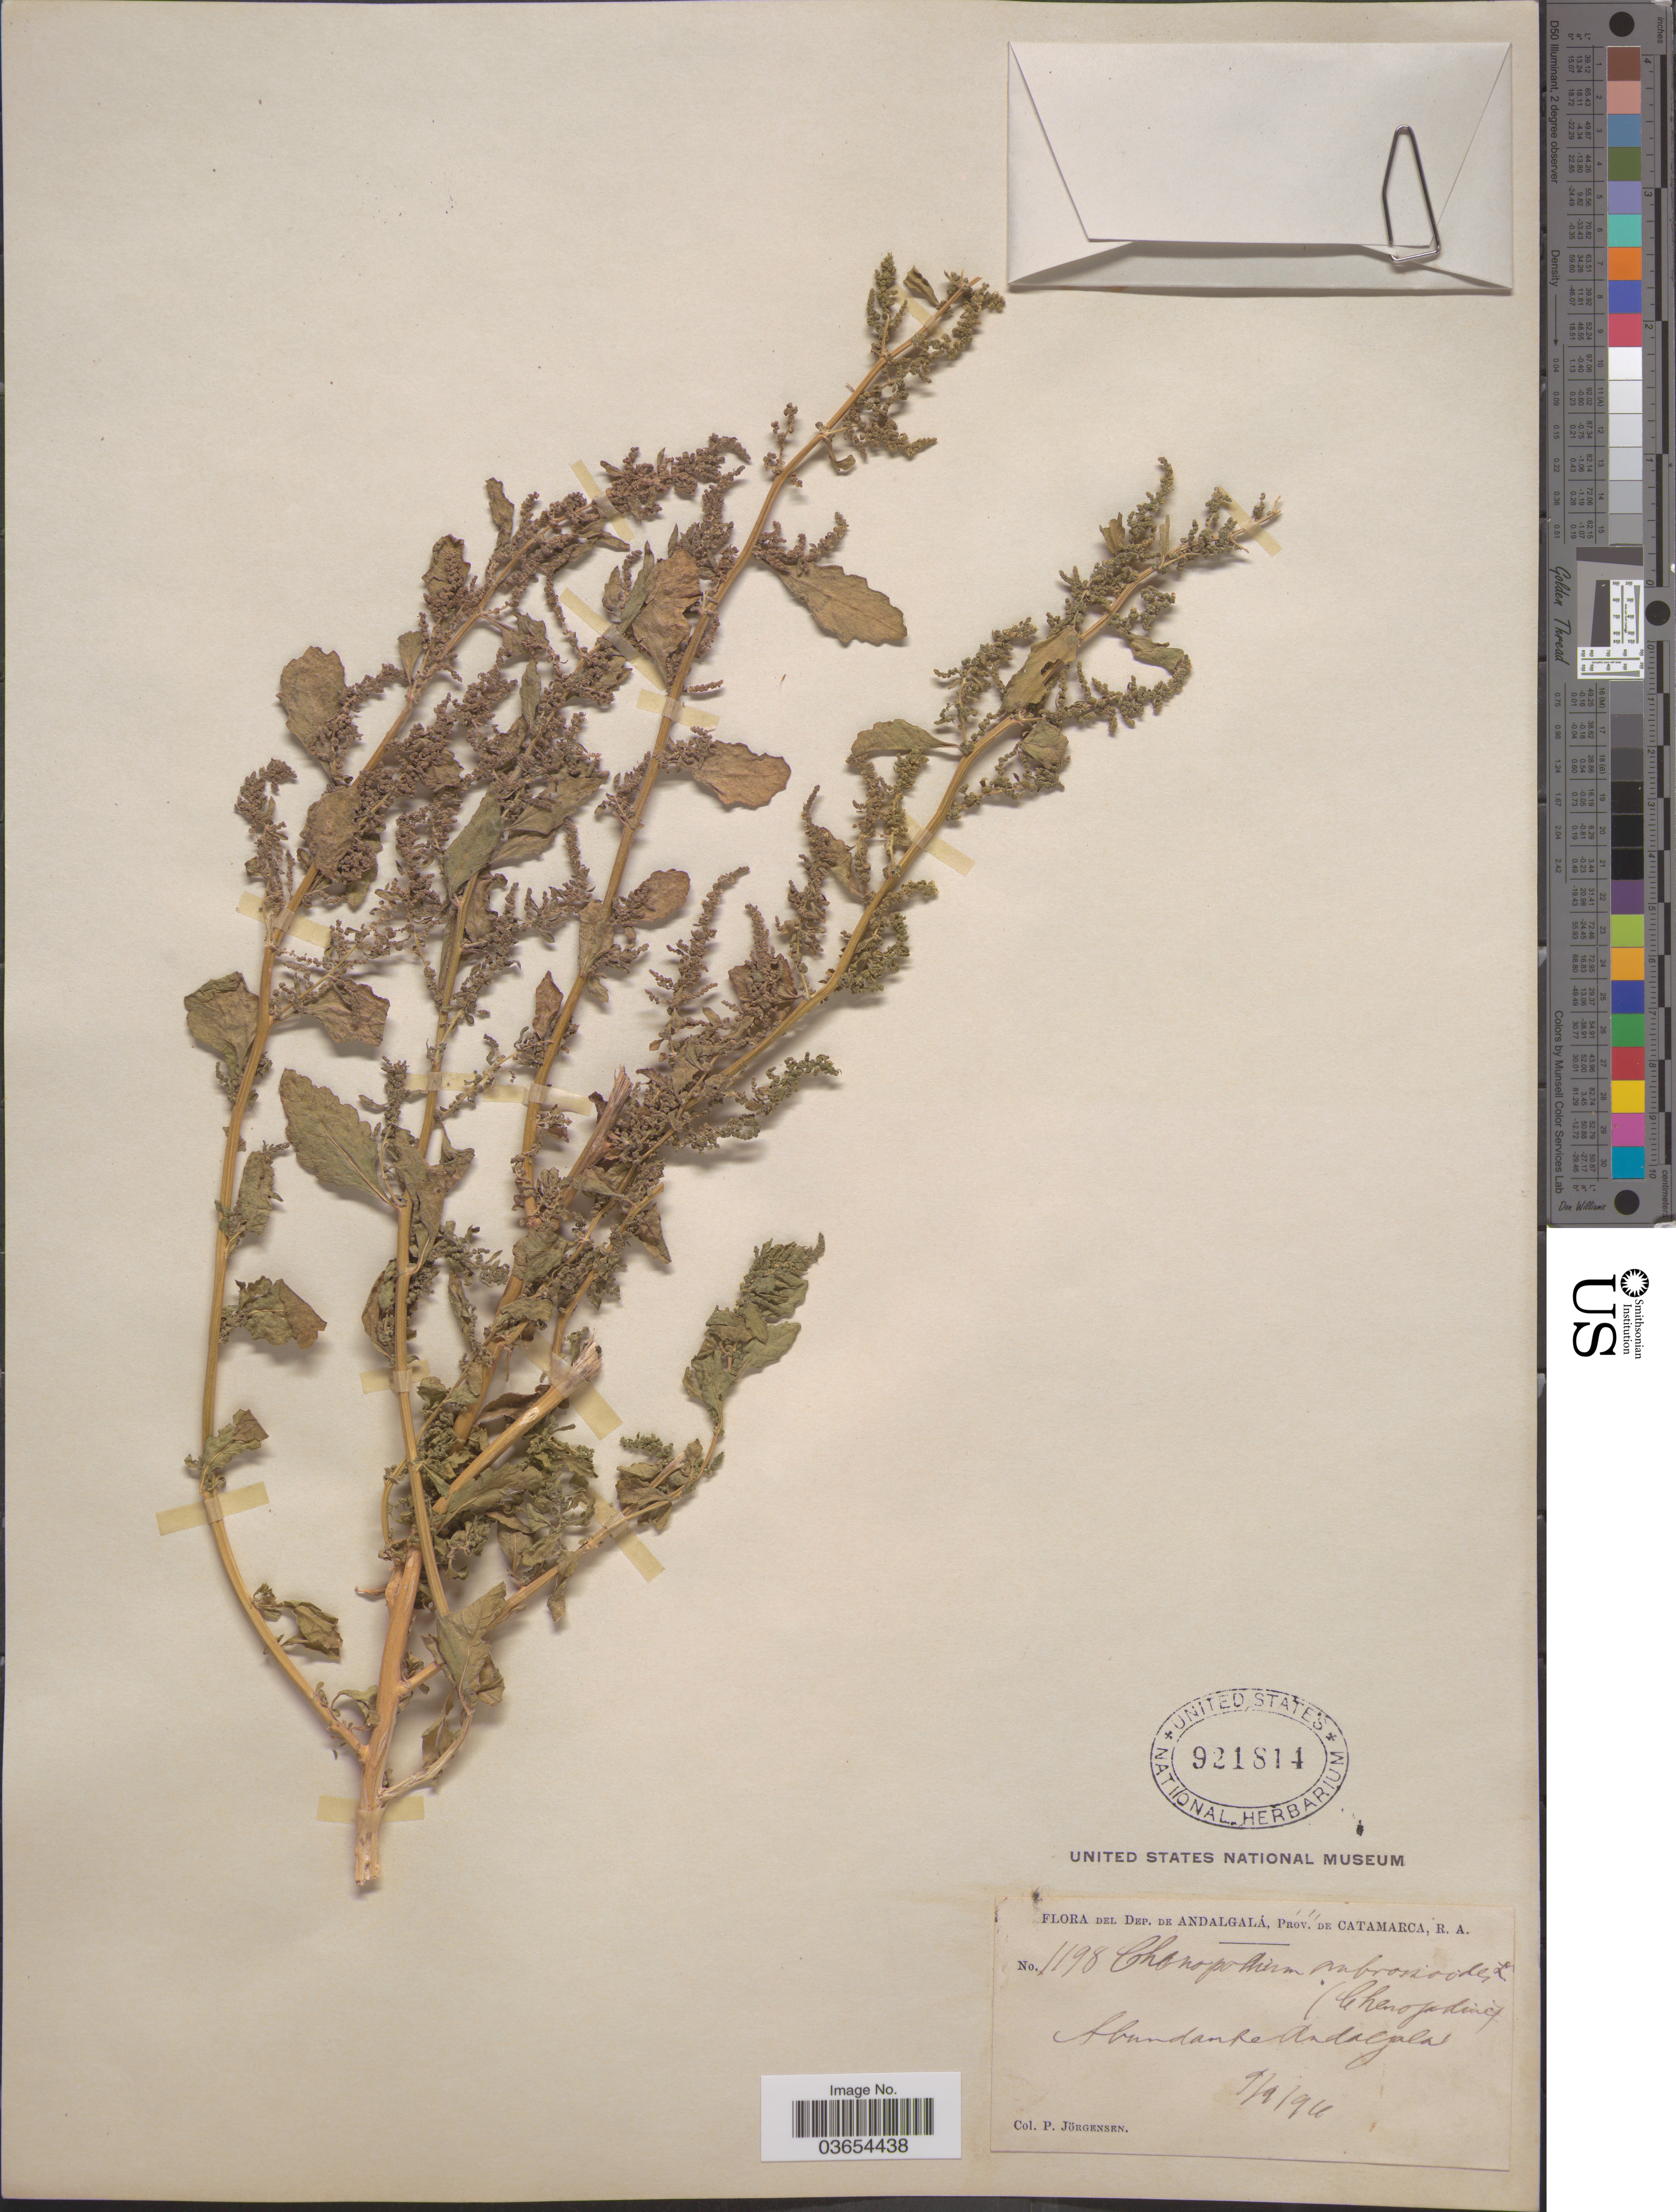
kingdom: Plantae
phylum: Tracheophyta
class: Magnoliopsida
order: Caryophyllales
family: Amaranthaceae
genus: Chenopodium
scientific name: Chenopodium ambrosioides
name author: L.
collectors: P. Jörgensen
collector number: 1198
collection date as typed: Transcribed d/m/y: 9/9/94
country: Argentina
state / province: Catamarca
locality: Dep. de Andalgalá. Andalgala.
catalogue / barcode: US 921814